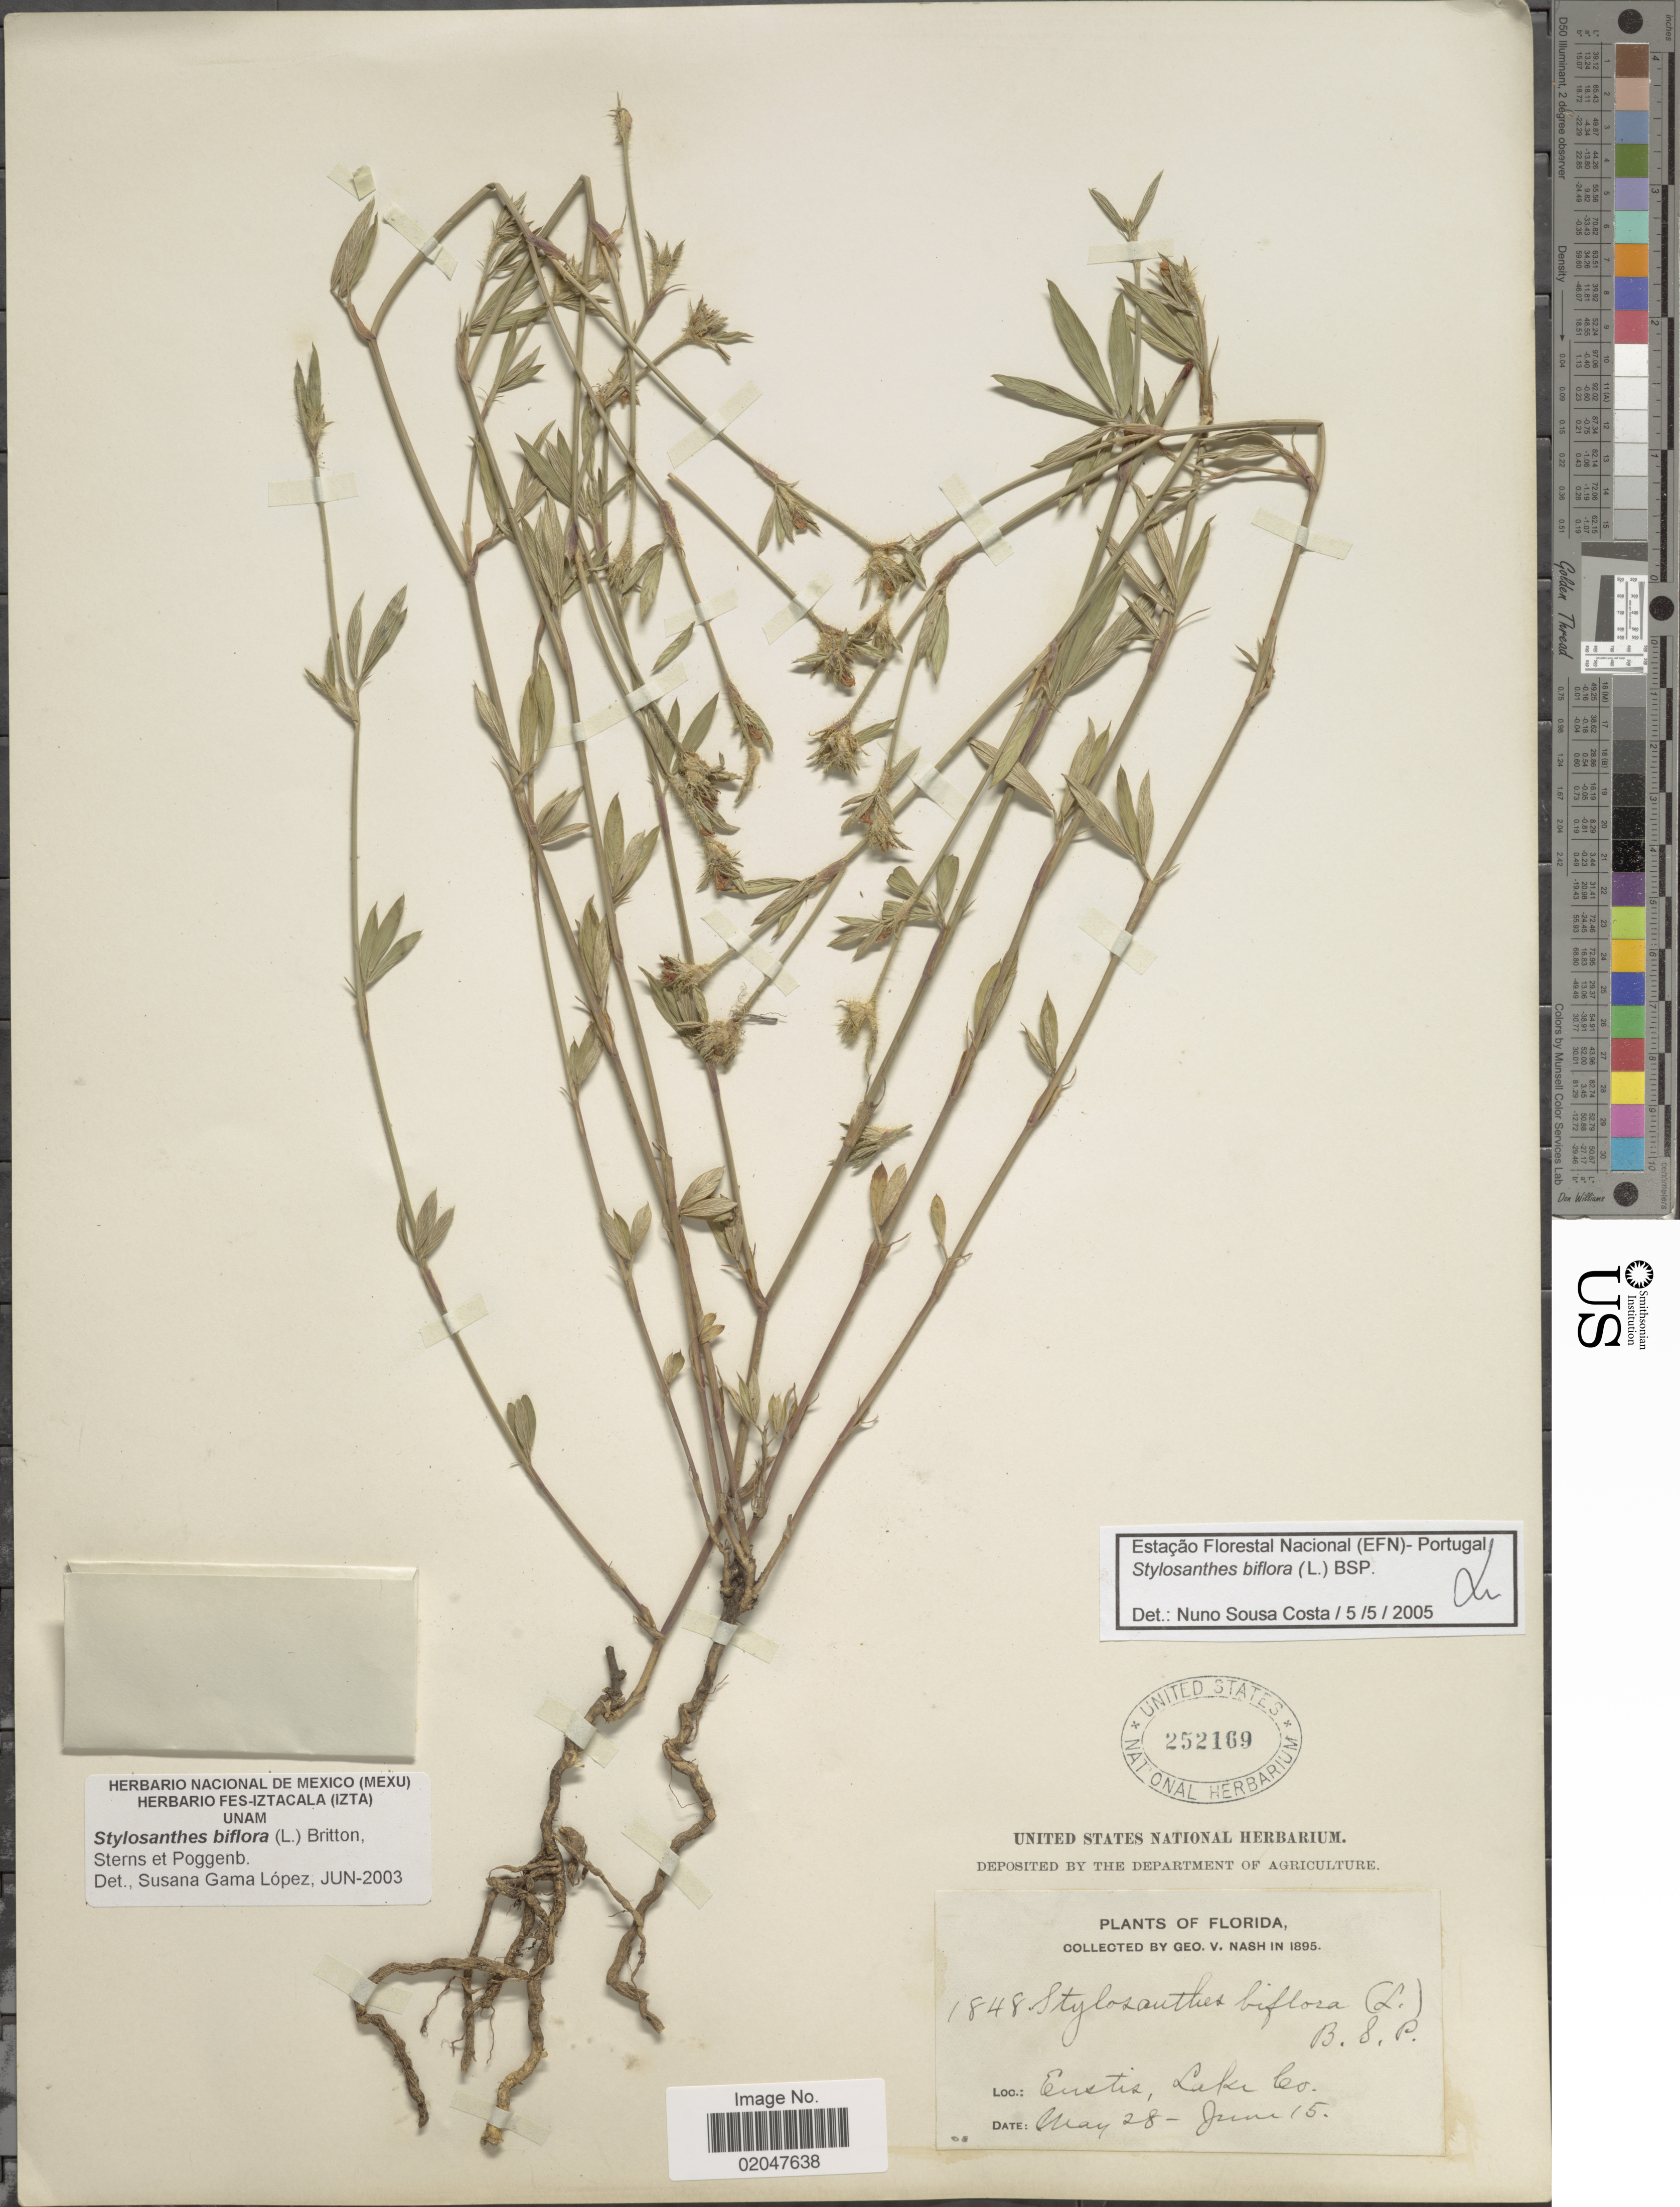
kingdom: Plantae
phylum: Tracheophyta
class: Magnoliopsida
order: Fabales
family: Fabaceae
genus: Stylosanthes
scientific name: Stylosanthes biflora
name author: (L.) Britton et al.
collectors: G. V. Nash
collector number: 1848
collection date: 1895-05-28/1895-06-15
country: United States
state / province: Florida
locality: Eustis, Lake Co.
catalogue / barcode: US 252169